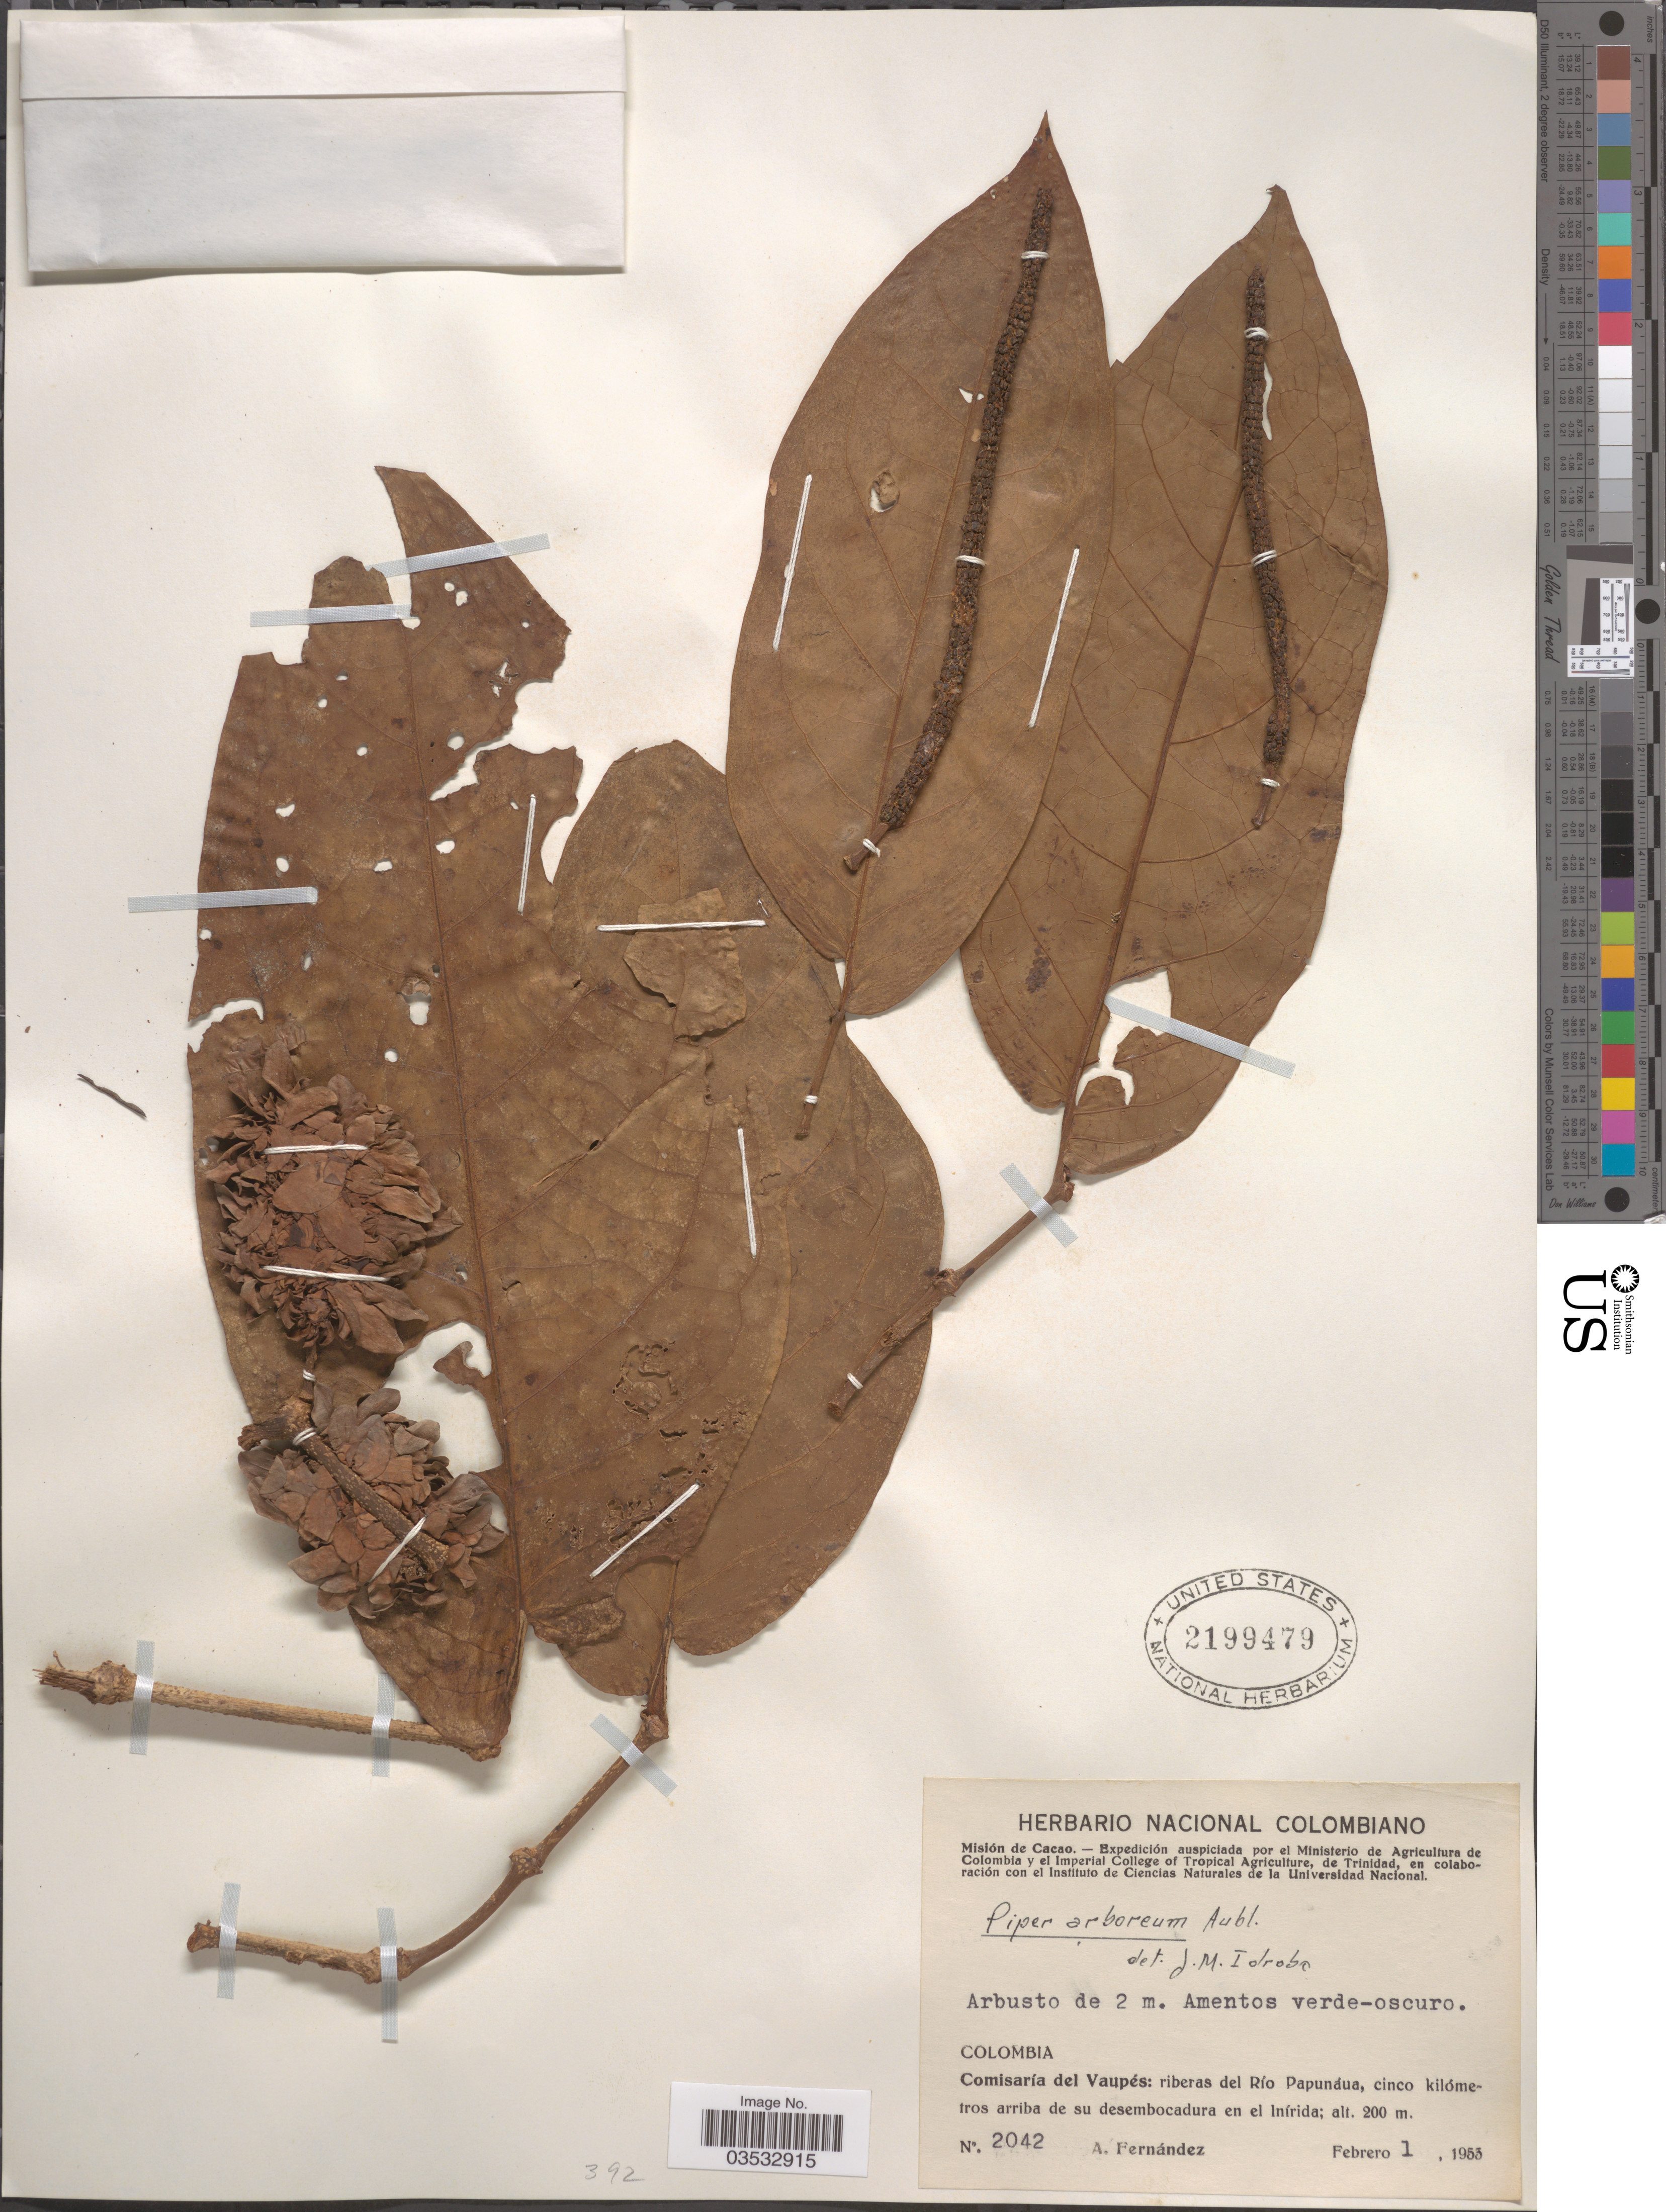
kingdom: Plantae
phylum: Tracheophyta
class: Magnoliopsida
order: Piperales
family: Piperaceae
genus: Piper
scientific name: Piper arboreum var. arboreum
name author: Aubl.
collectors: A. Fernández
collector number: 2042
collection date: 1953-02-01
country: Colombia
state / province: Vaupés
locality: Comisaría del Vaupés: riberas del Río Papunáua, cinco kilómetros arriba de su desembocadura en el Inírida.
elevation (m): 200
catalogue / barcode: US 2199479